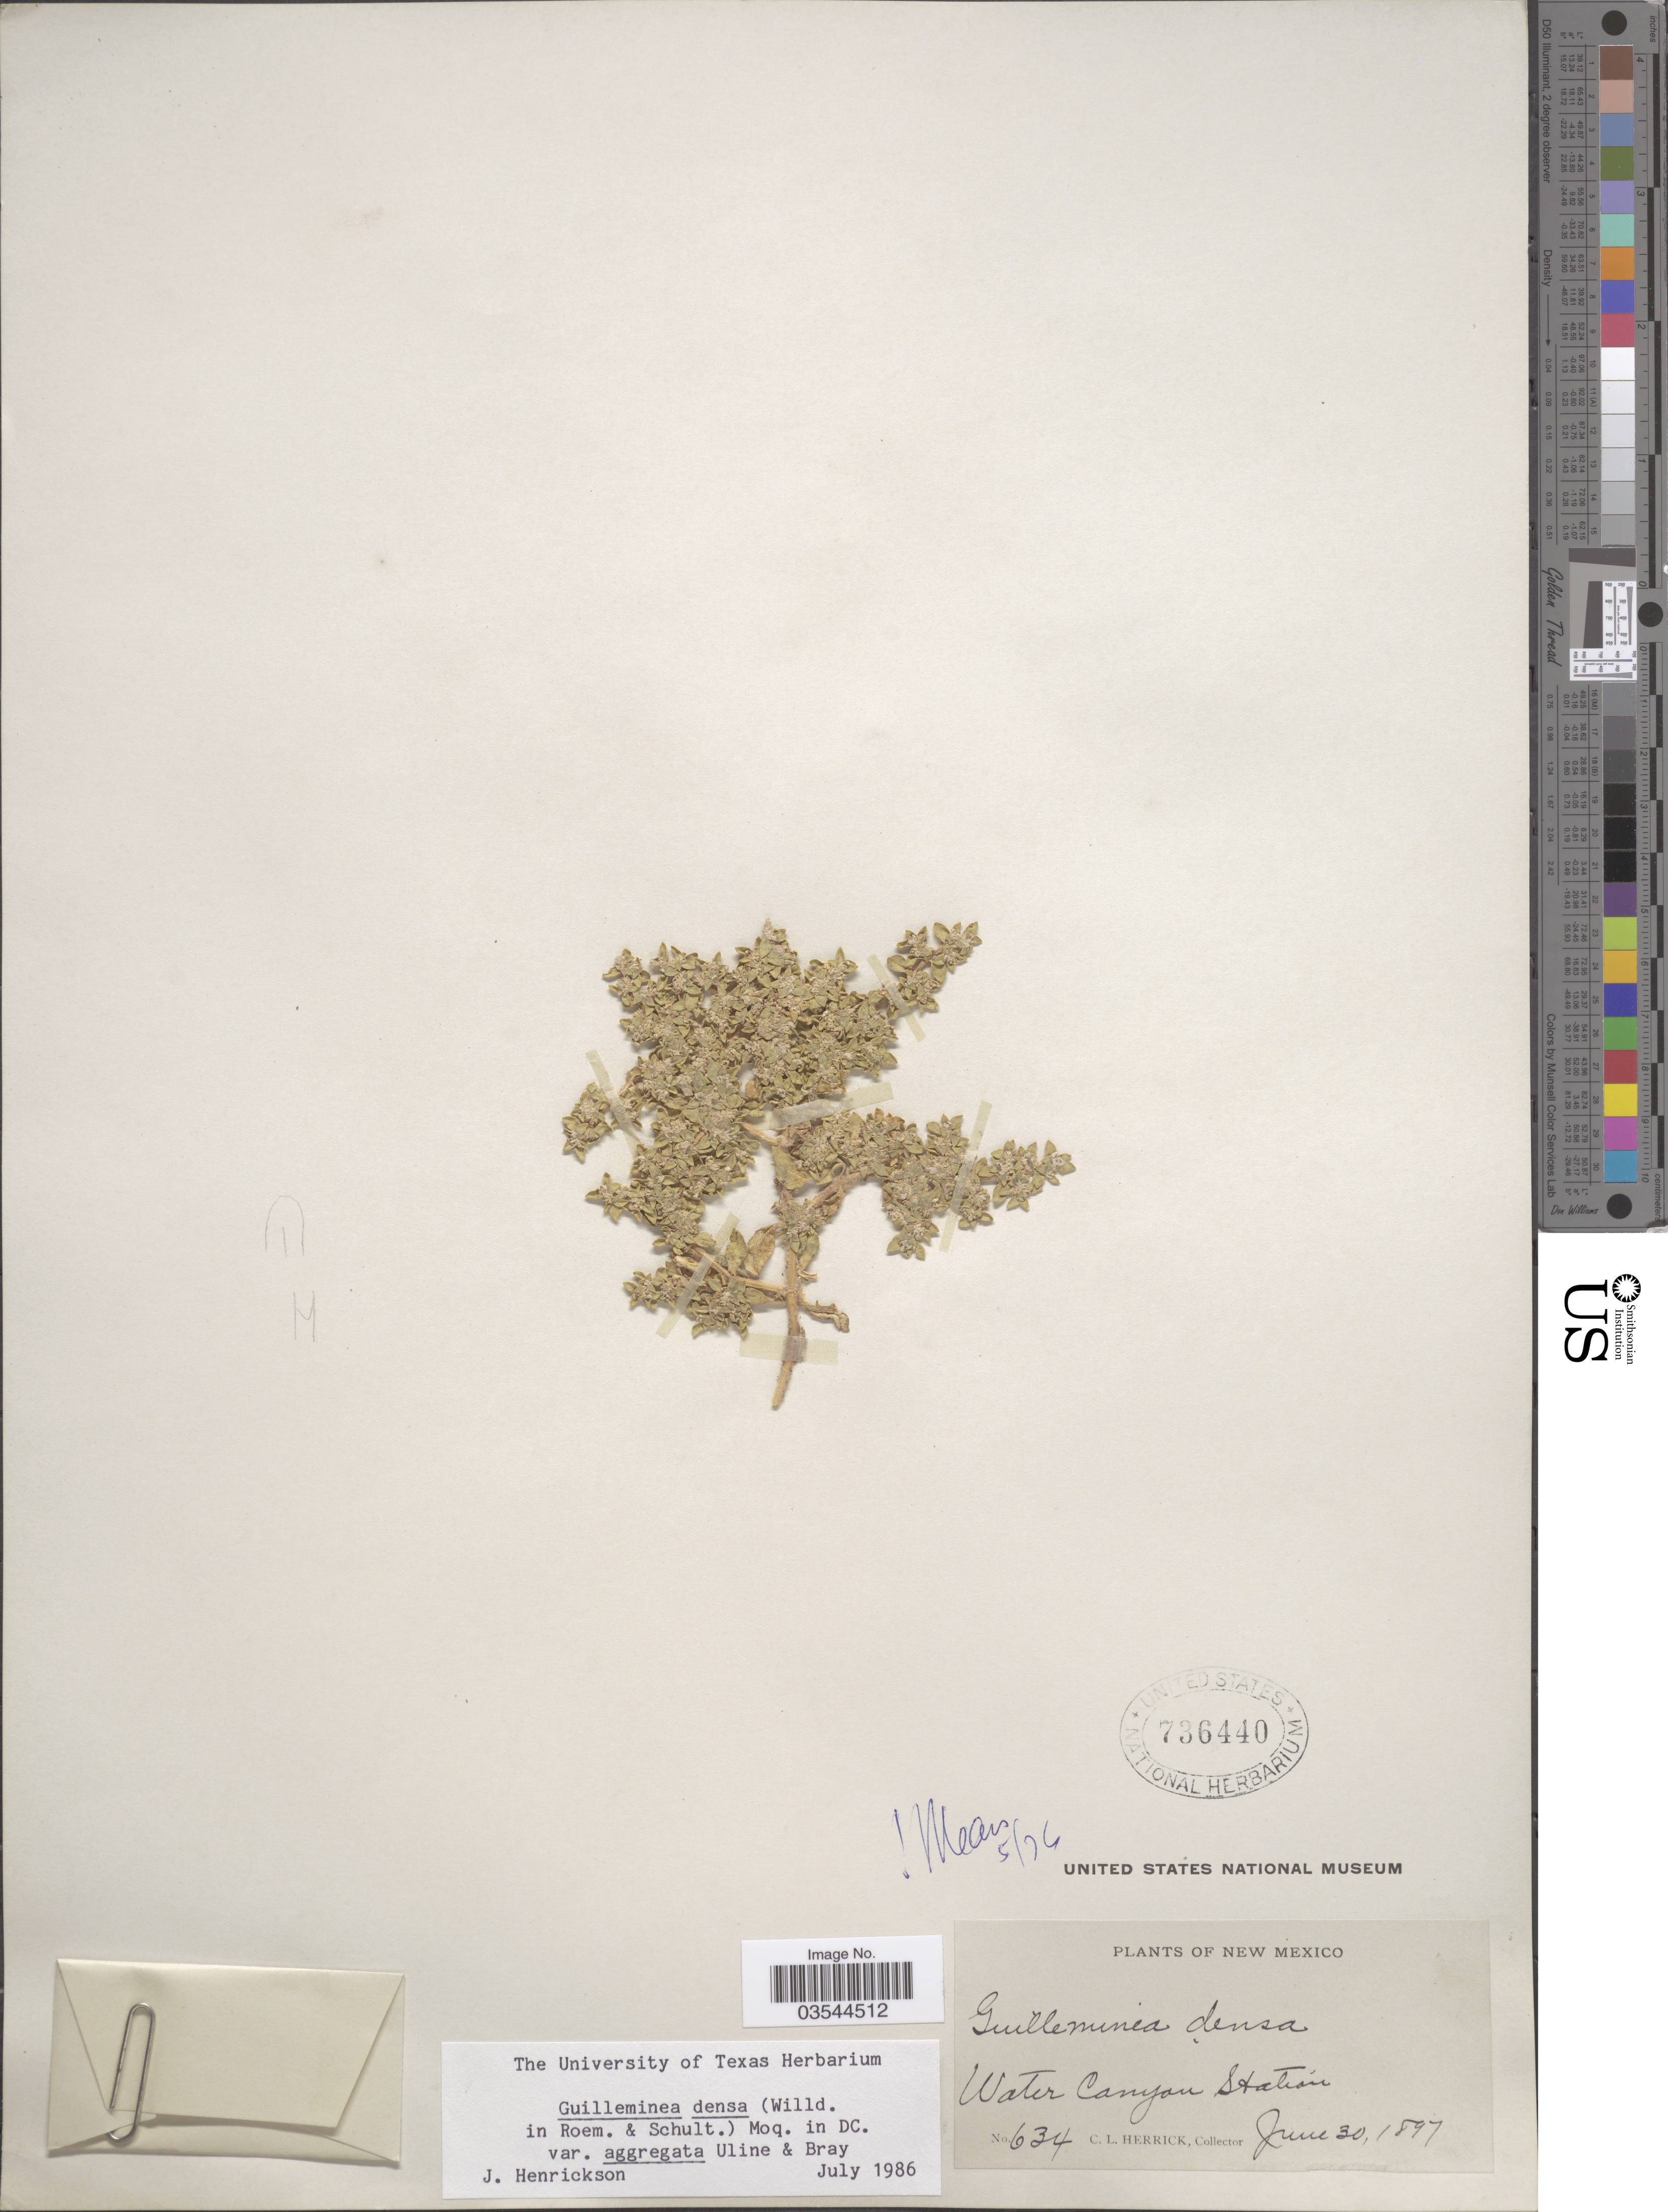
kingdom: Plantae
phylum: Tracheophyta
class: Magnoliopsida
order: Caryophyllales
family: Amaranthaceae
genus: Guilleminea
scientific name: Guilleminea densa var. aggregata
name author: Uline & W.L. Bray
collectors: C. Herrick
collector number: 634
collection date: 1897-06-30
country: United States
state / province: New Mexico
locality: Water Canyon Station.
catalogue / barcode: US 736440